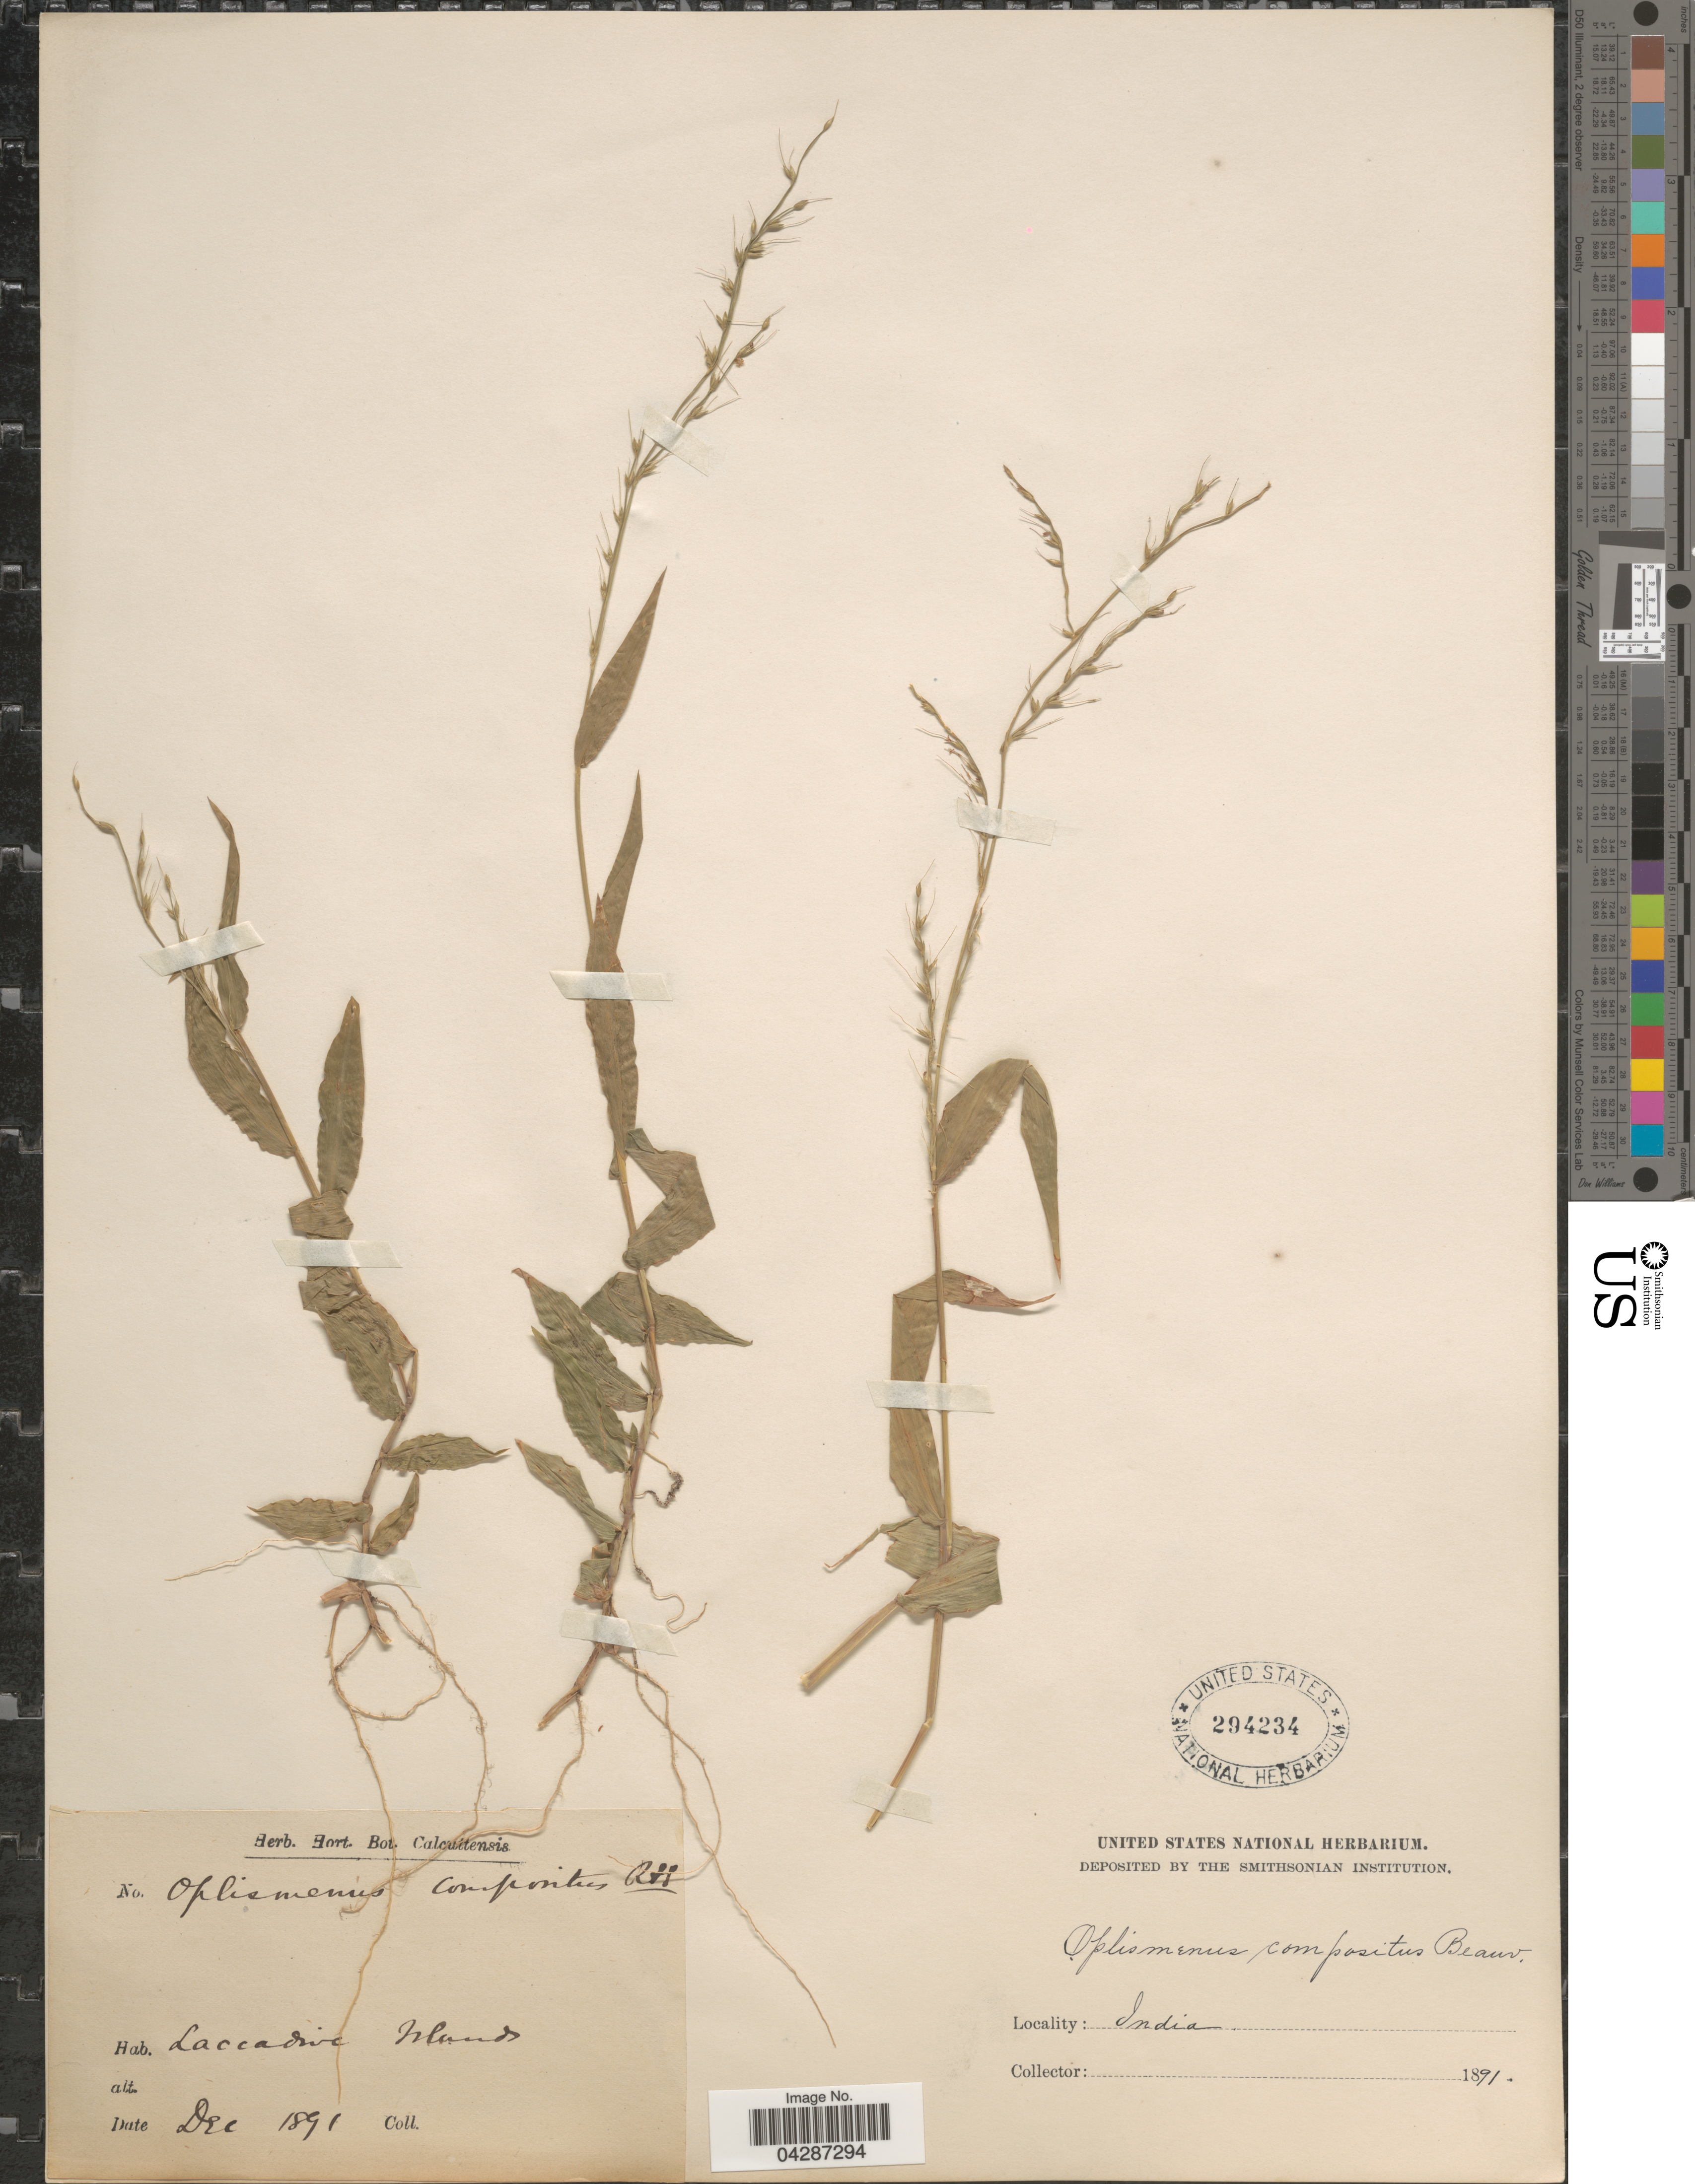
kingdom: Plantae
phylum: Tracheophyta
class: Liliopsida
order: Poales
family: Poaceae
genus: Oplismenus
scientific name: Oplismenus compositus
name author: (L.) P. Beauv.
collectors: ex Herb. Hort. Bot. Calcuttensis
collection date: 1891-12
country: India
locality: Laccadive Islands.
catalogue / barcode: US 294234